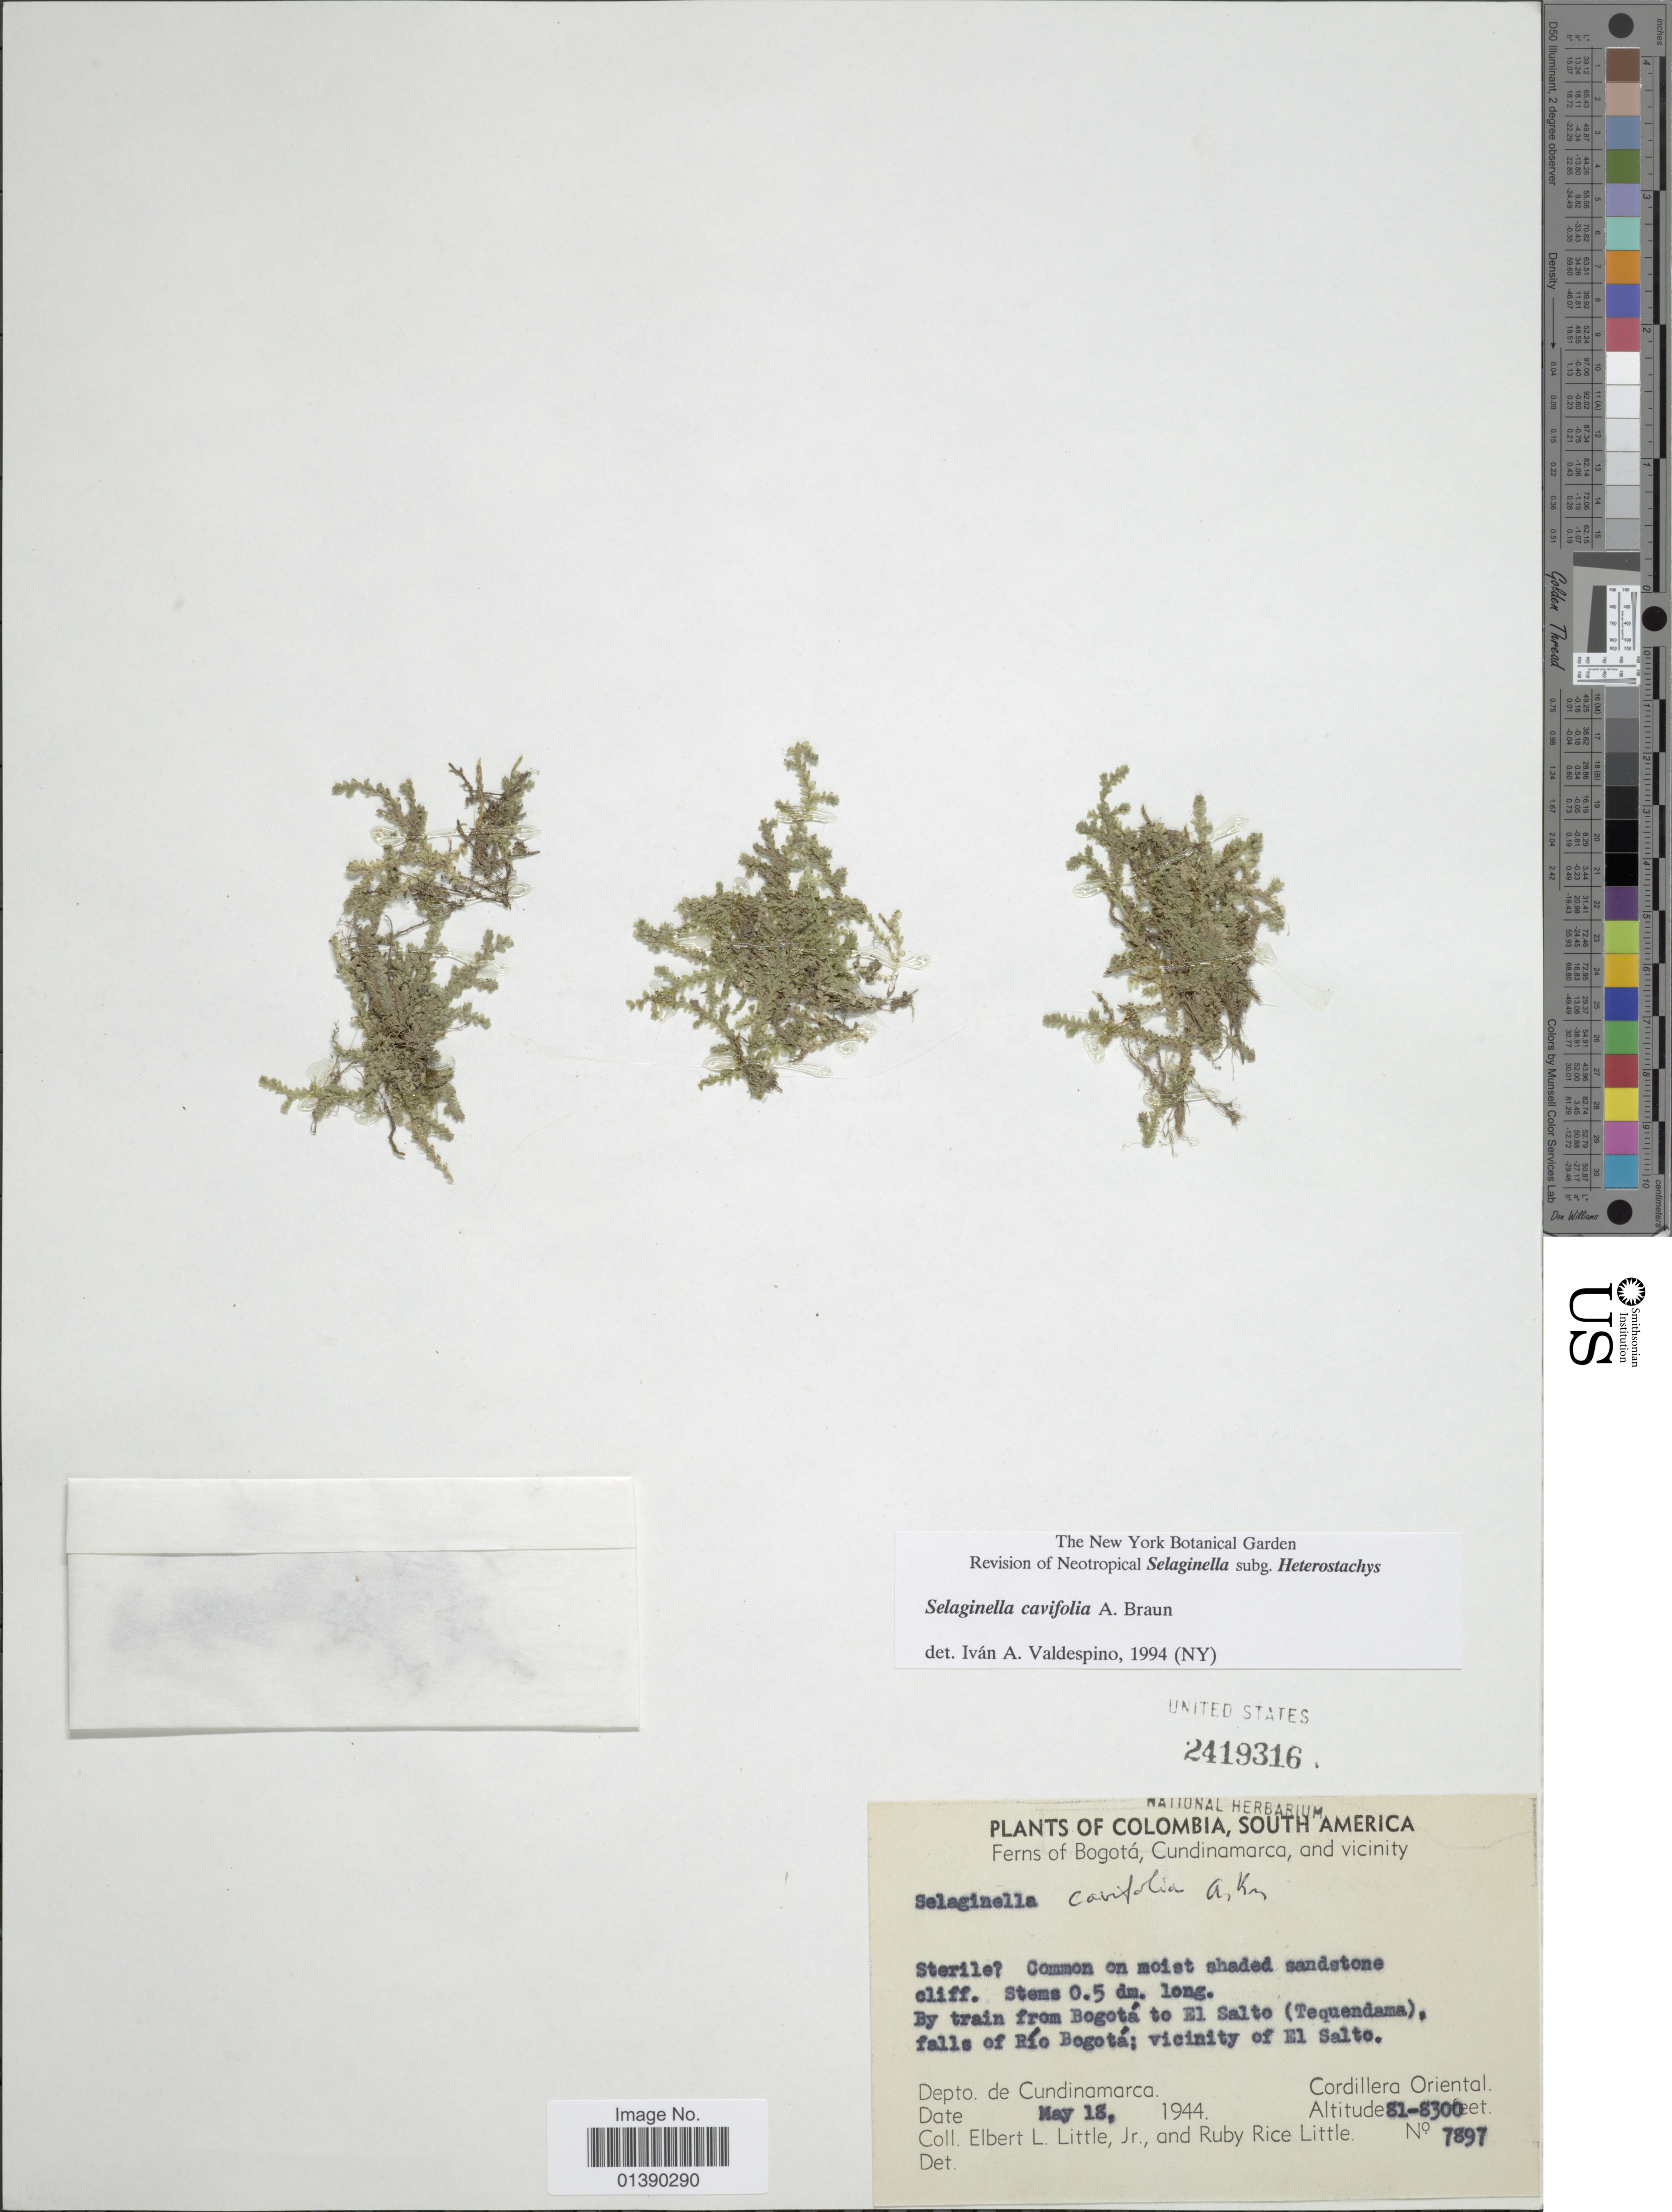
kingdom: Plantae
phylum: Tracheophyta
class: Lycopodiopsida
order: Selaginellales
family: Selaginellaceae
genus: Selaginella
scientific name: Selaginella cavifolia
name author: A. Braun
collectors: E. L. Little & R. R. Little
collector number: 7897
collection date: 1944-05-18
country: Colombia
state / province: Cundinamarca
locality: South America, By train from Bogotá to El Salto (tequindama), falls of Río Bogotá; vicinity of El Salto, Cordillera Oriental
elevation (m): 25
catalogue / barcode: US 2419316